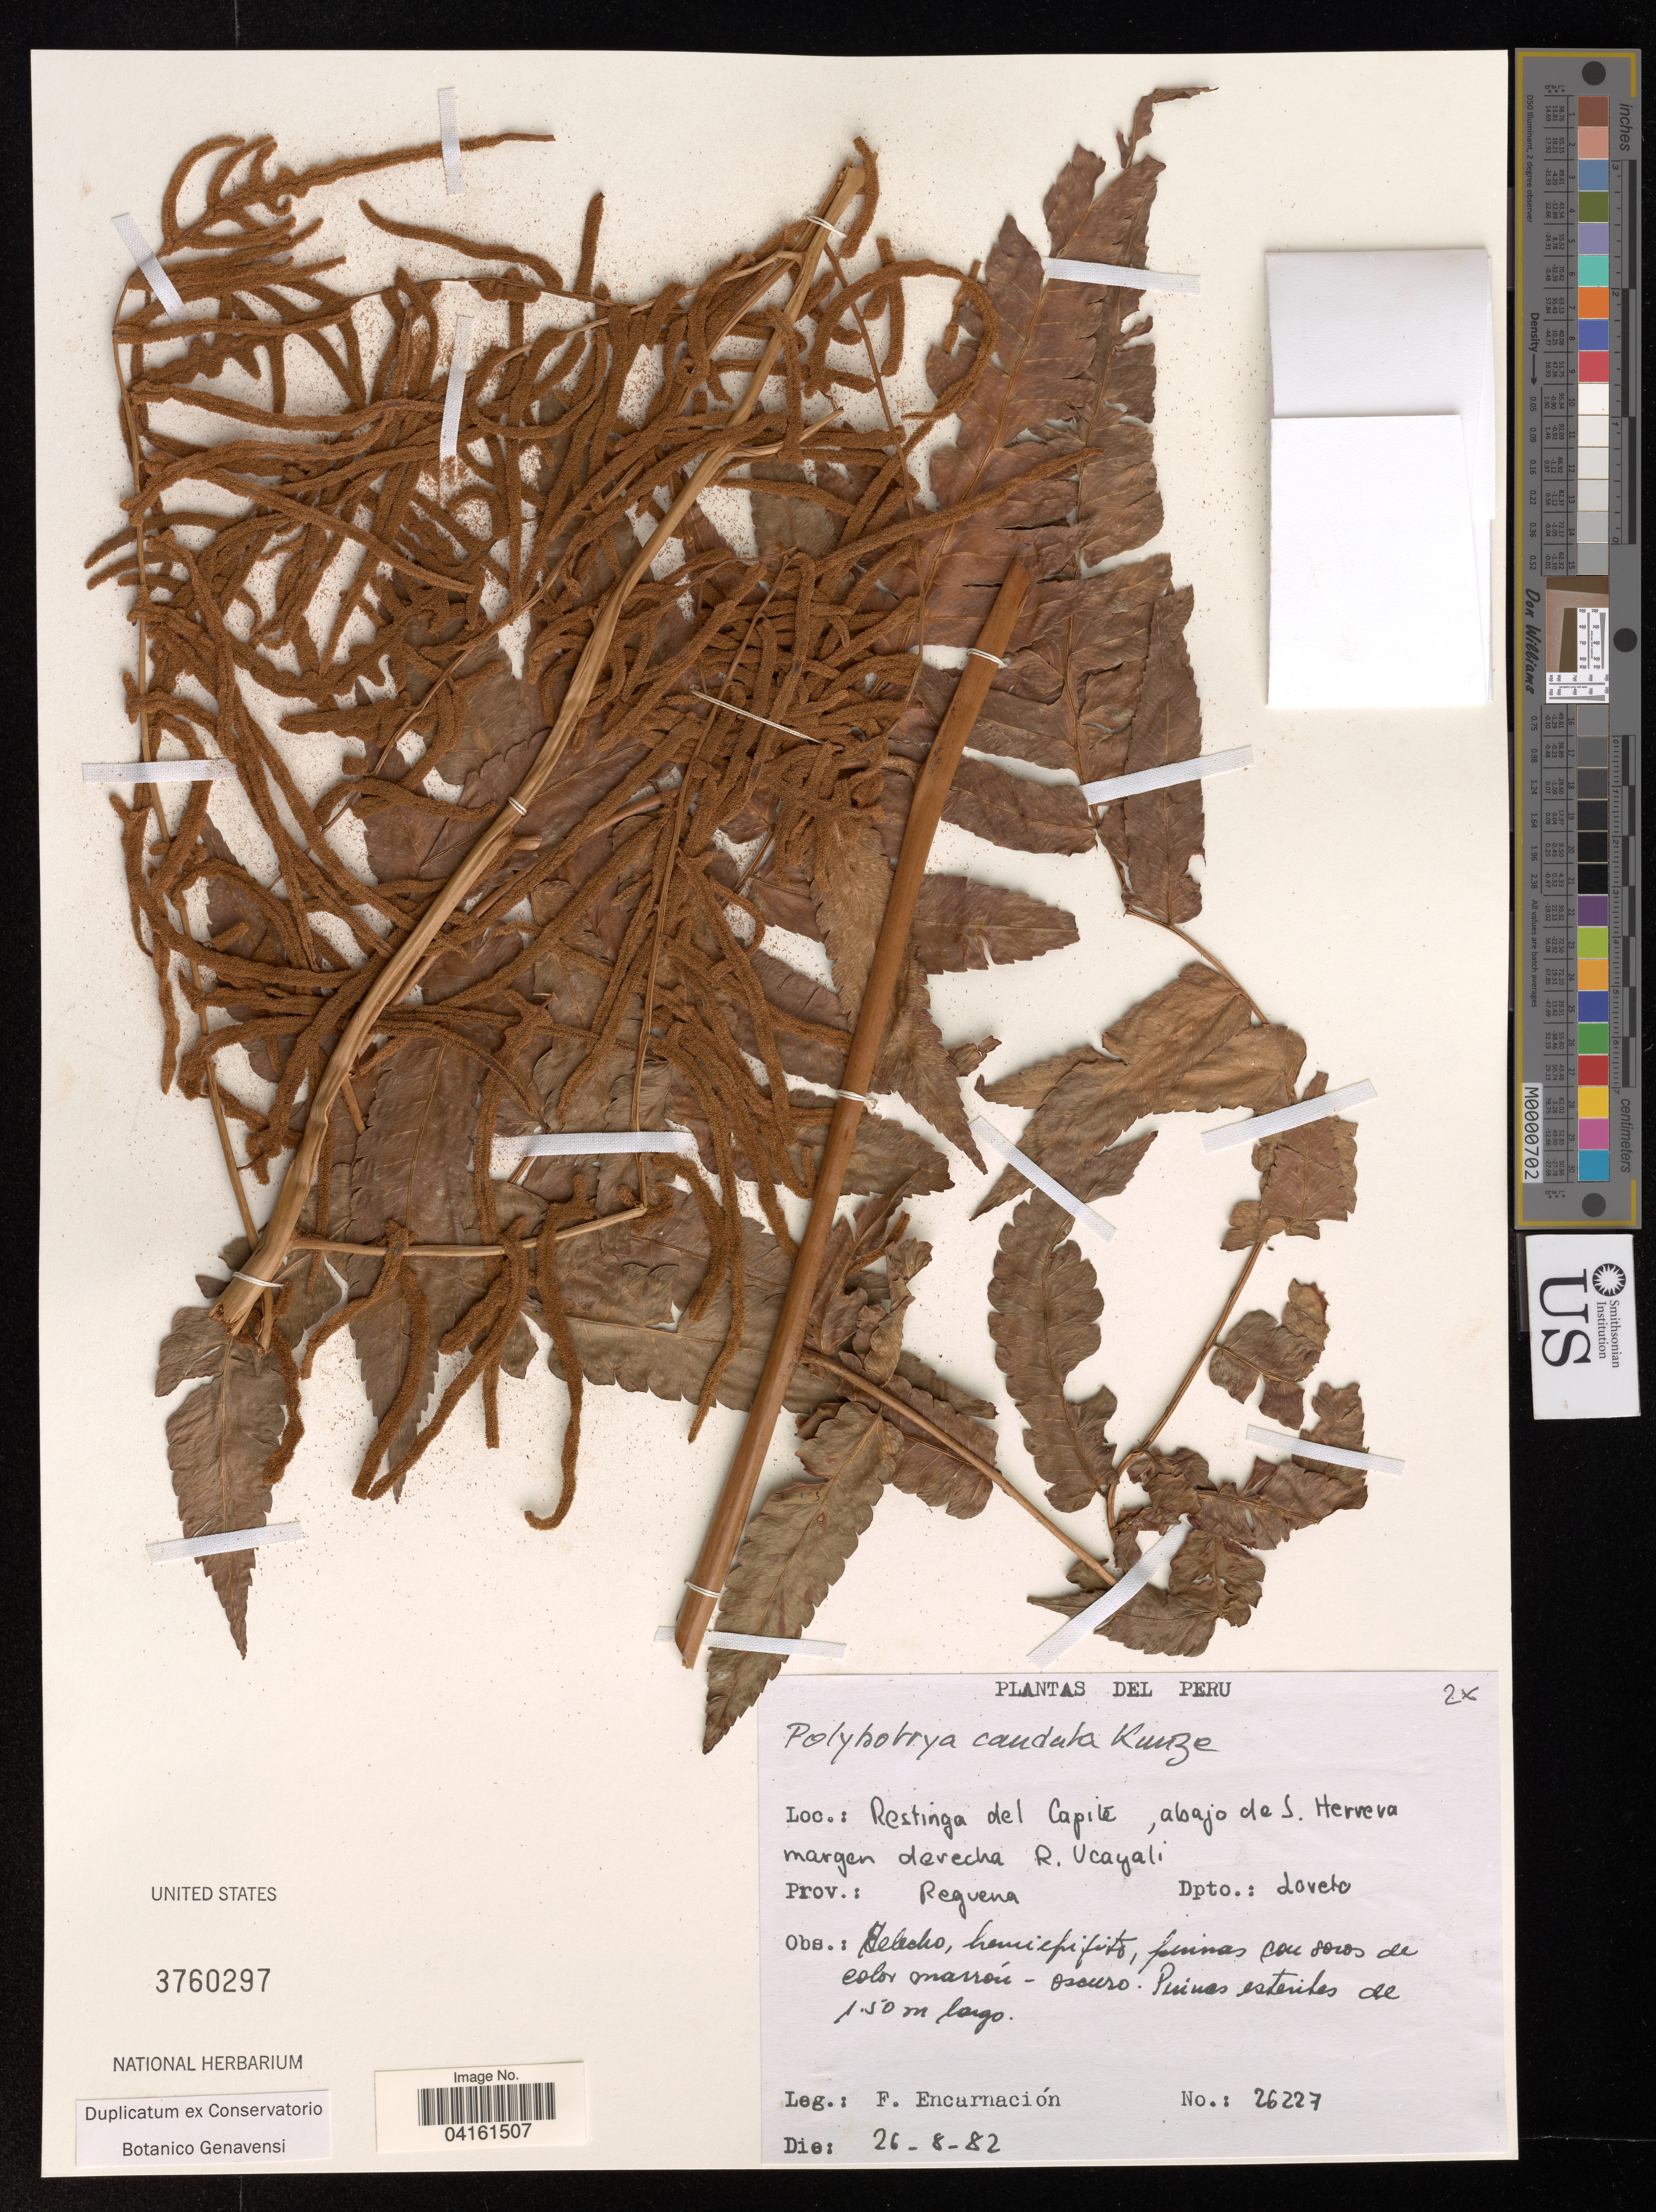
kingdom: Plantae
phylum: Tracheophyta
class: Polypodiopsida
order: Polypodiales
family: Dryopteridaceae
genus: Polybotrya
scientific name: Polybotrya caudata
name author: Kunze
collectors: F. Encarnación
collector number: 26227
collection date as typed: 26 8 82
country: Peru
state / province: Loreto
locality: Restinga del Capite*, abajo de J. Herrera margen derecha R. Ucayali. Prov.: Requena.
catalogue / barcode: US 3760297